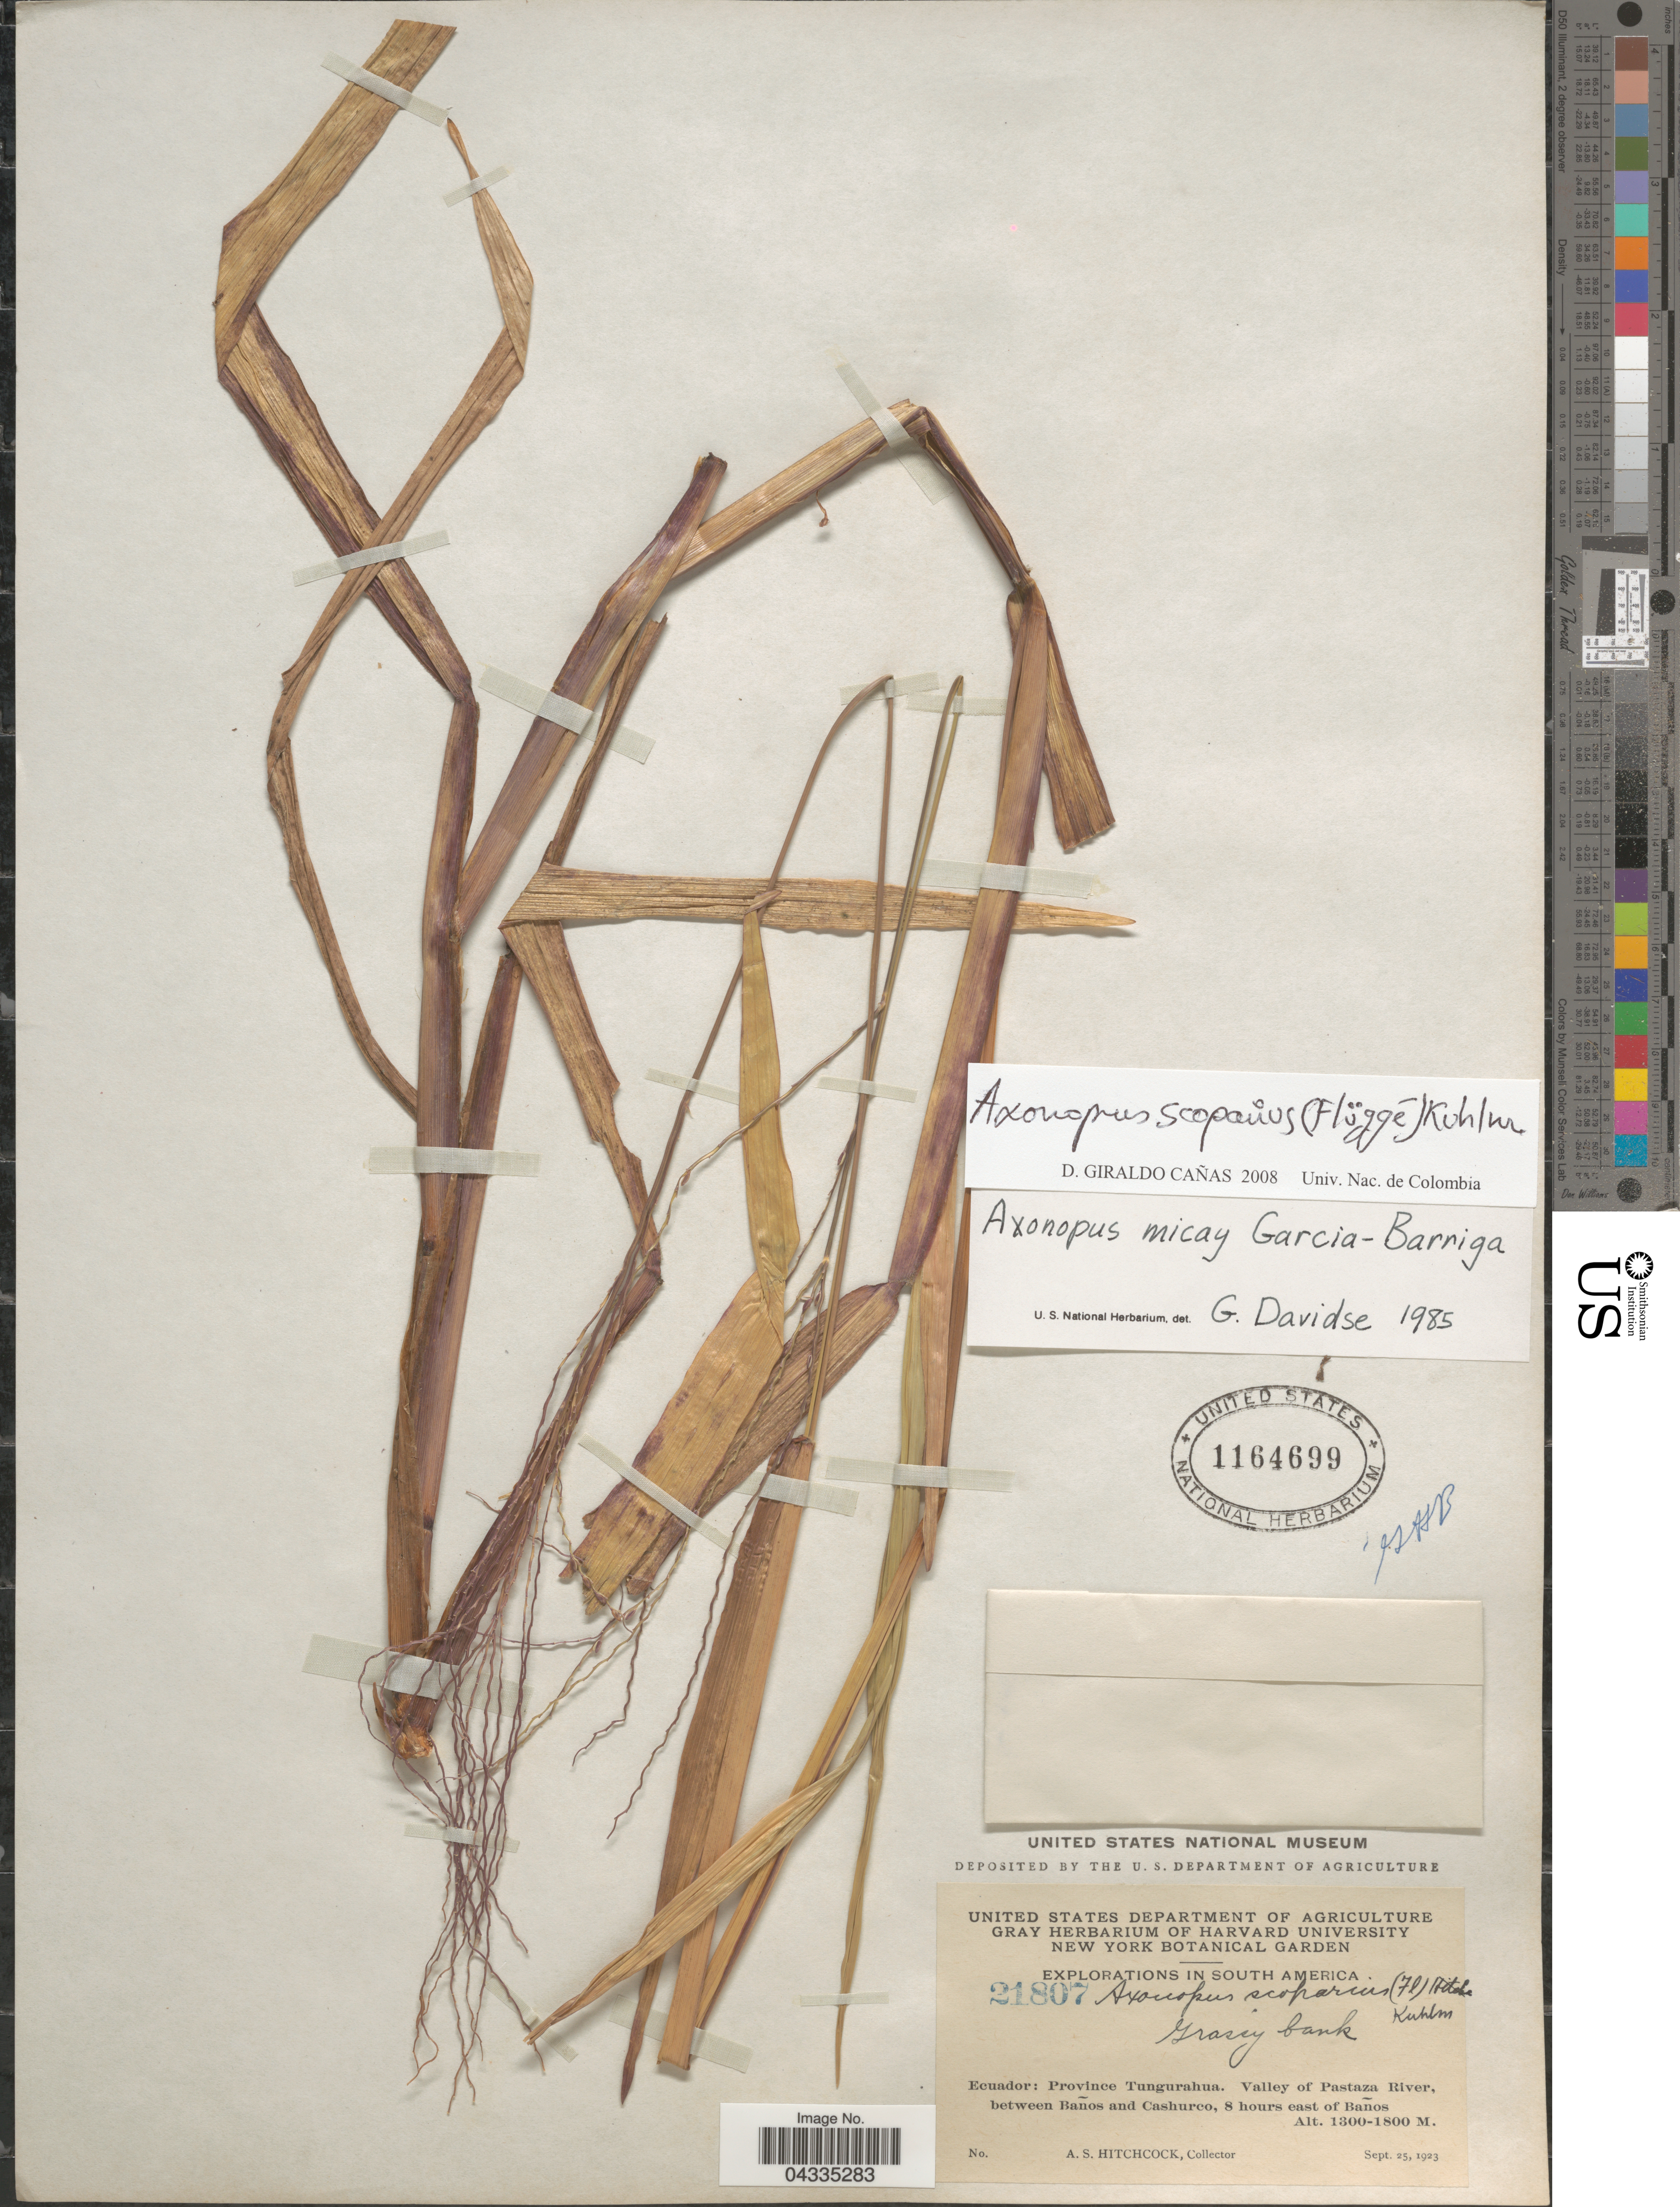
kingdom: Plantae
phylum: Tracheophyta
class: Liliopsida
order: Poales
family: Poaceae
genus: Axonopus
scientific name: Axonopus scoparius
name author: (Flüggé) Kuhlm.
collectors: A. S. Hitchcock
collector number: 21807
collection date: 1923-09-25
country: Ecuador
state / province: Tungurahua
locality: Explorations in South America. Grassy bank. Valley of Pastaza River, between Baños and Cashurco, 8 hours east of Baños.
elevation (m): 1300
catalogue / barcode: US 1164699